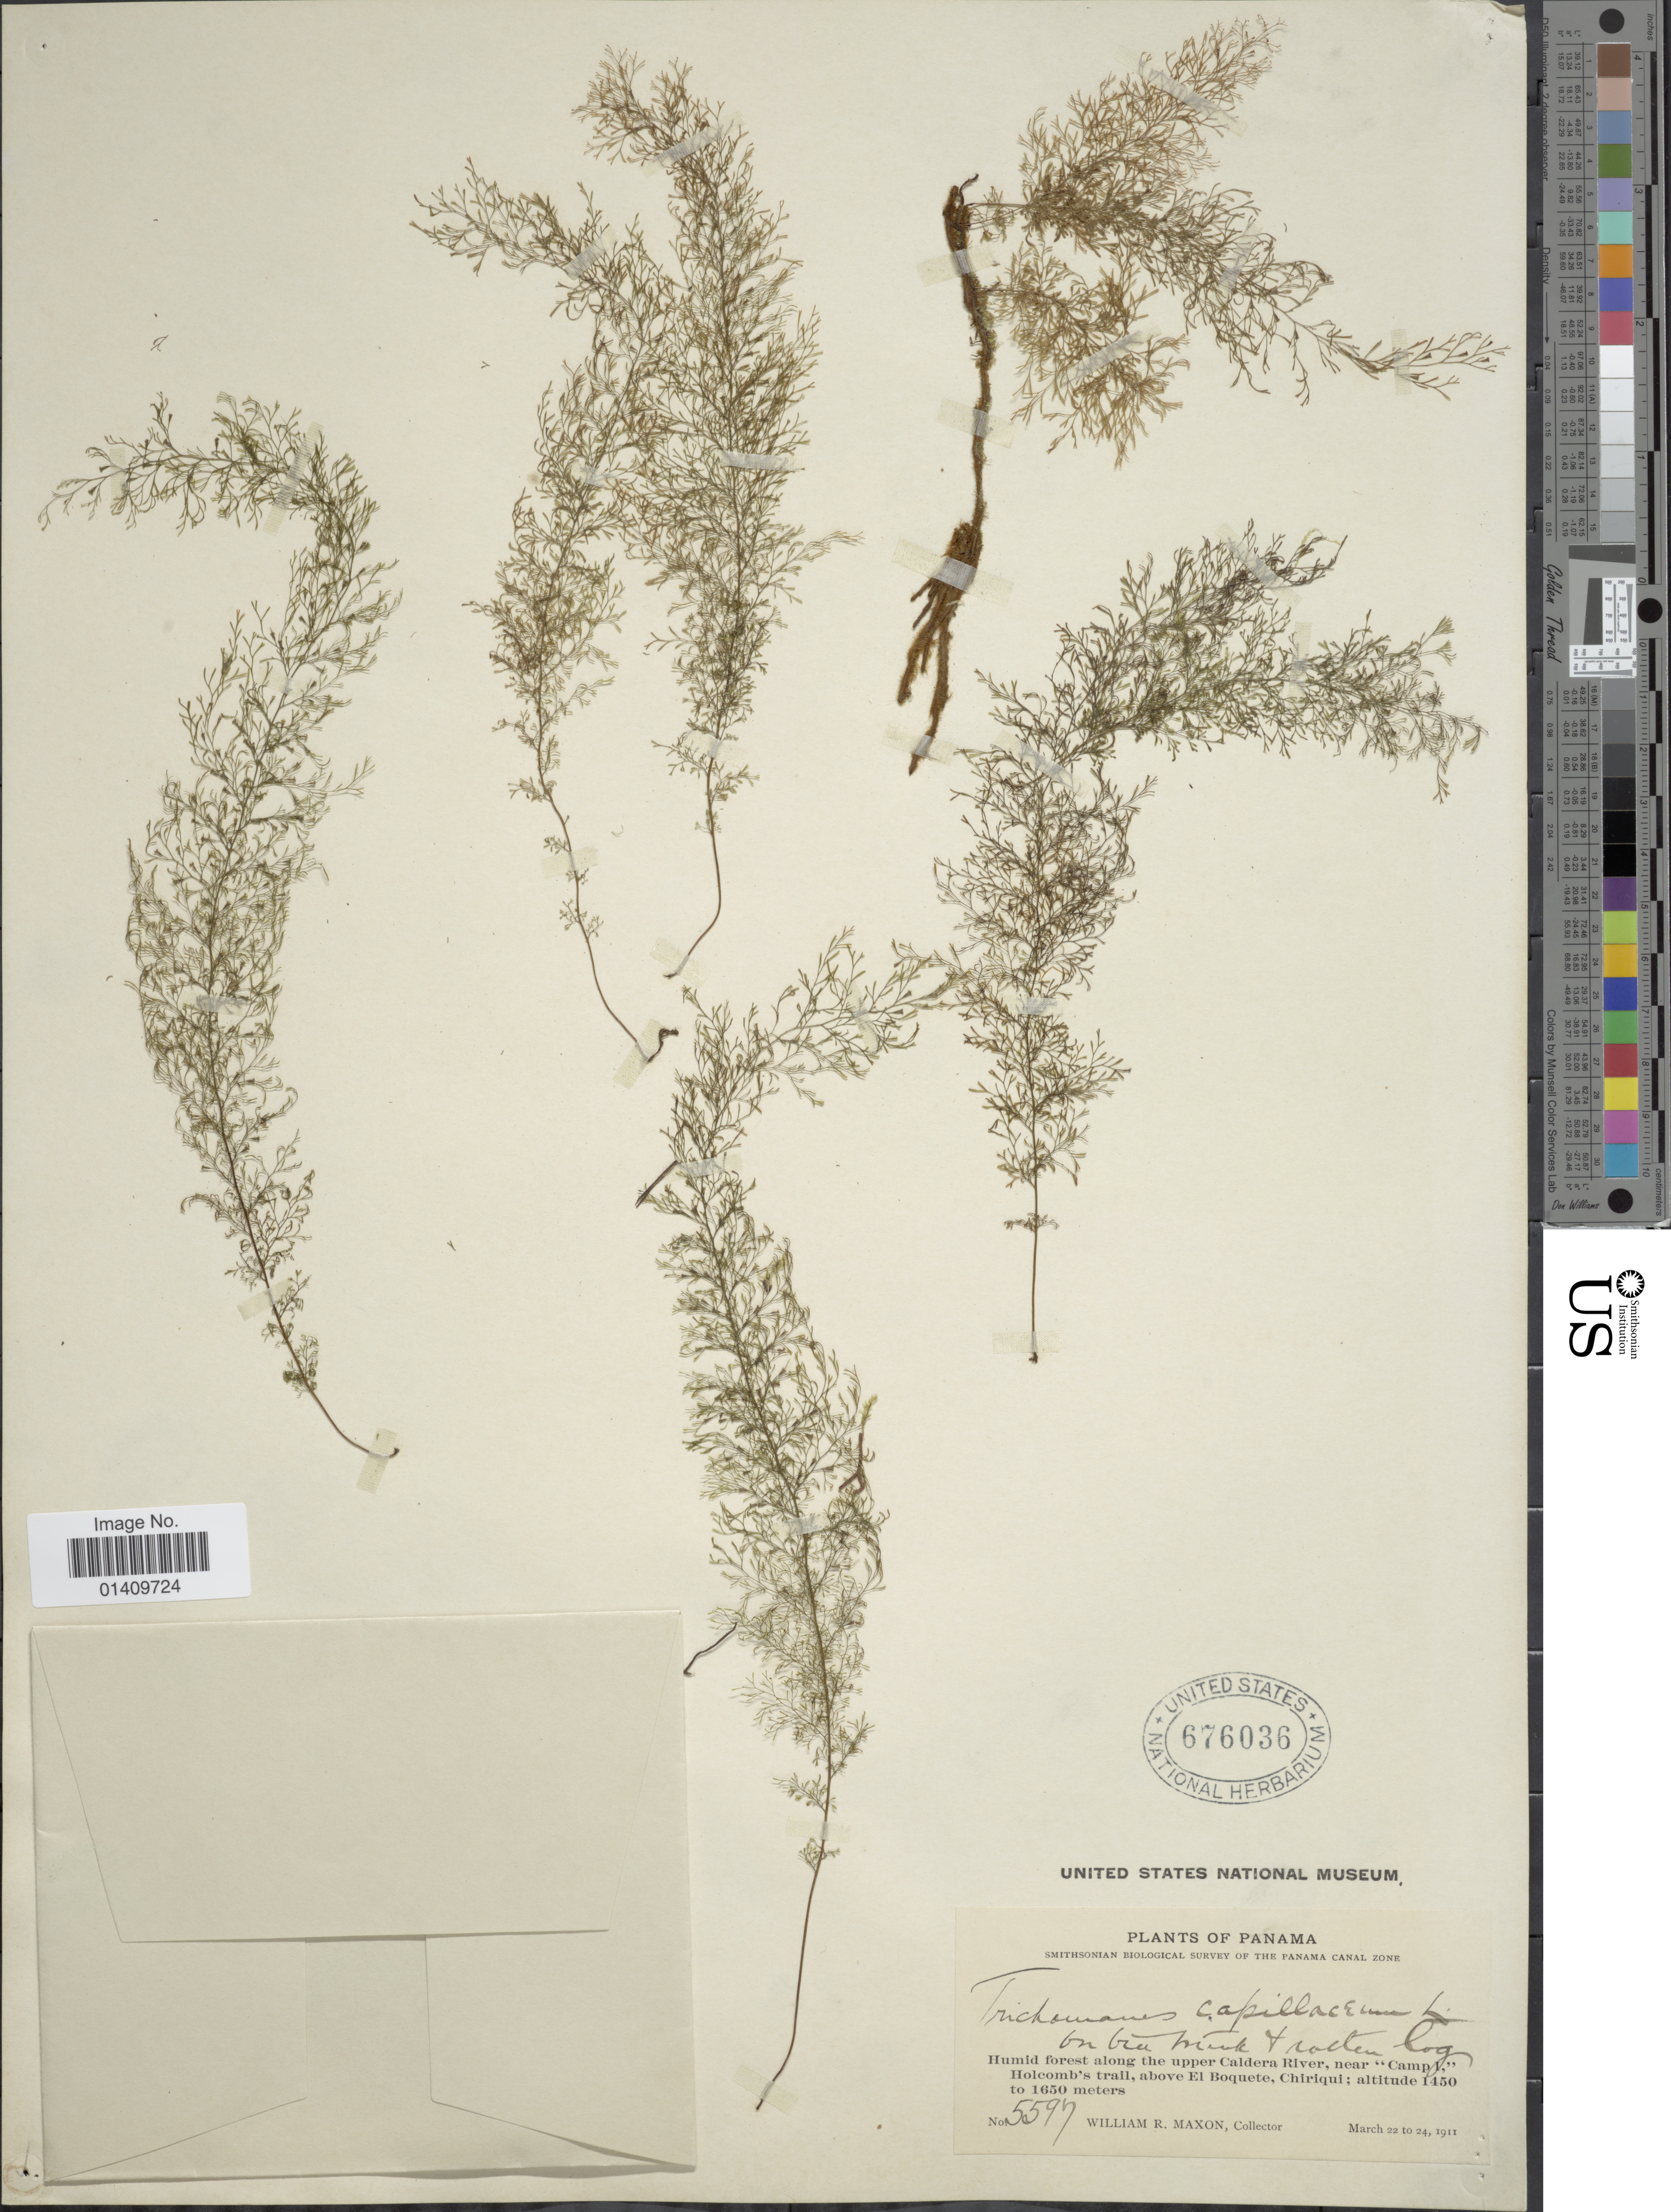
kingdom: Plantae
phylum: Tracheophyta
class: Polypodiopsida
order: Hymenophyllales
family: Hymenophyllaceae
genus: Polyphlebium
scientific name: Polyphlebium capillaceum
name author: (L.) Ebihara & Dubuisson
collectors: W. R. Maxon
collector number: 5597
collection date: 1911-03-22/1911-03-24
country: Panama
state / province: Chiriqui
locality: Humid forest along the upper Caldera river near camp 1 Holcomb's trail above el Boquete Chirique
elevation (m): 1450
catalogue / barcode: US 676036